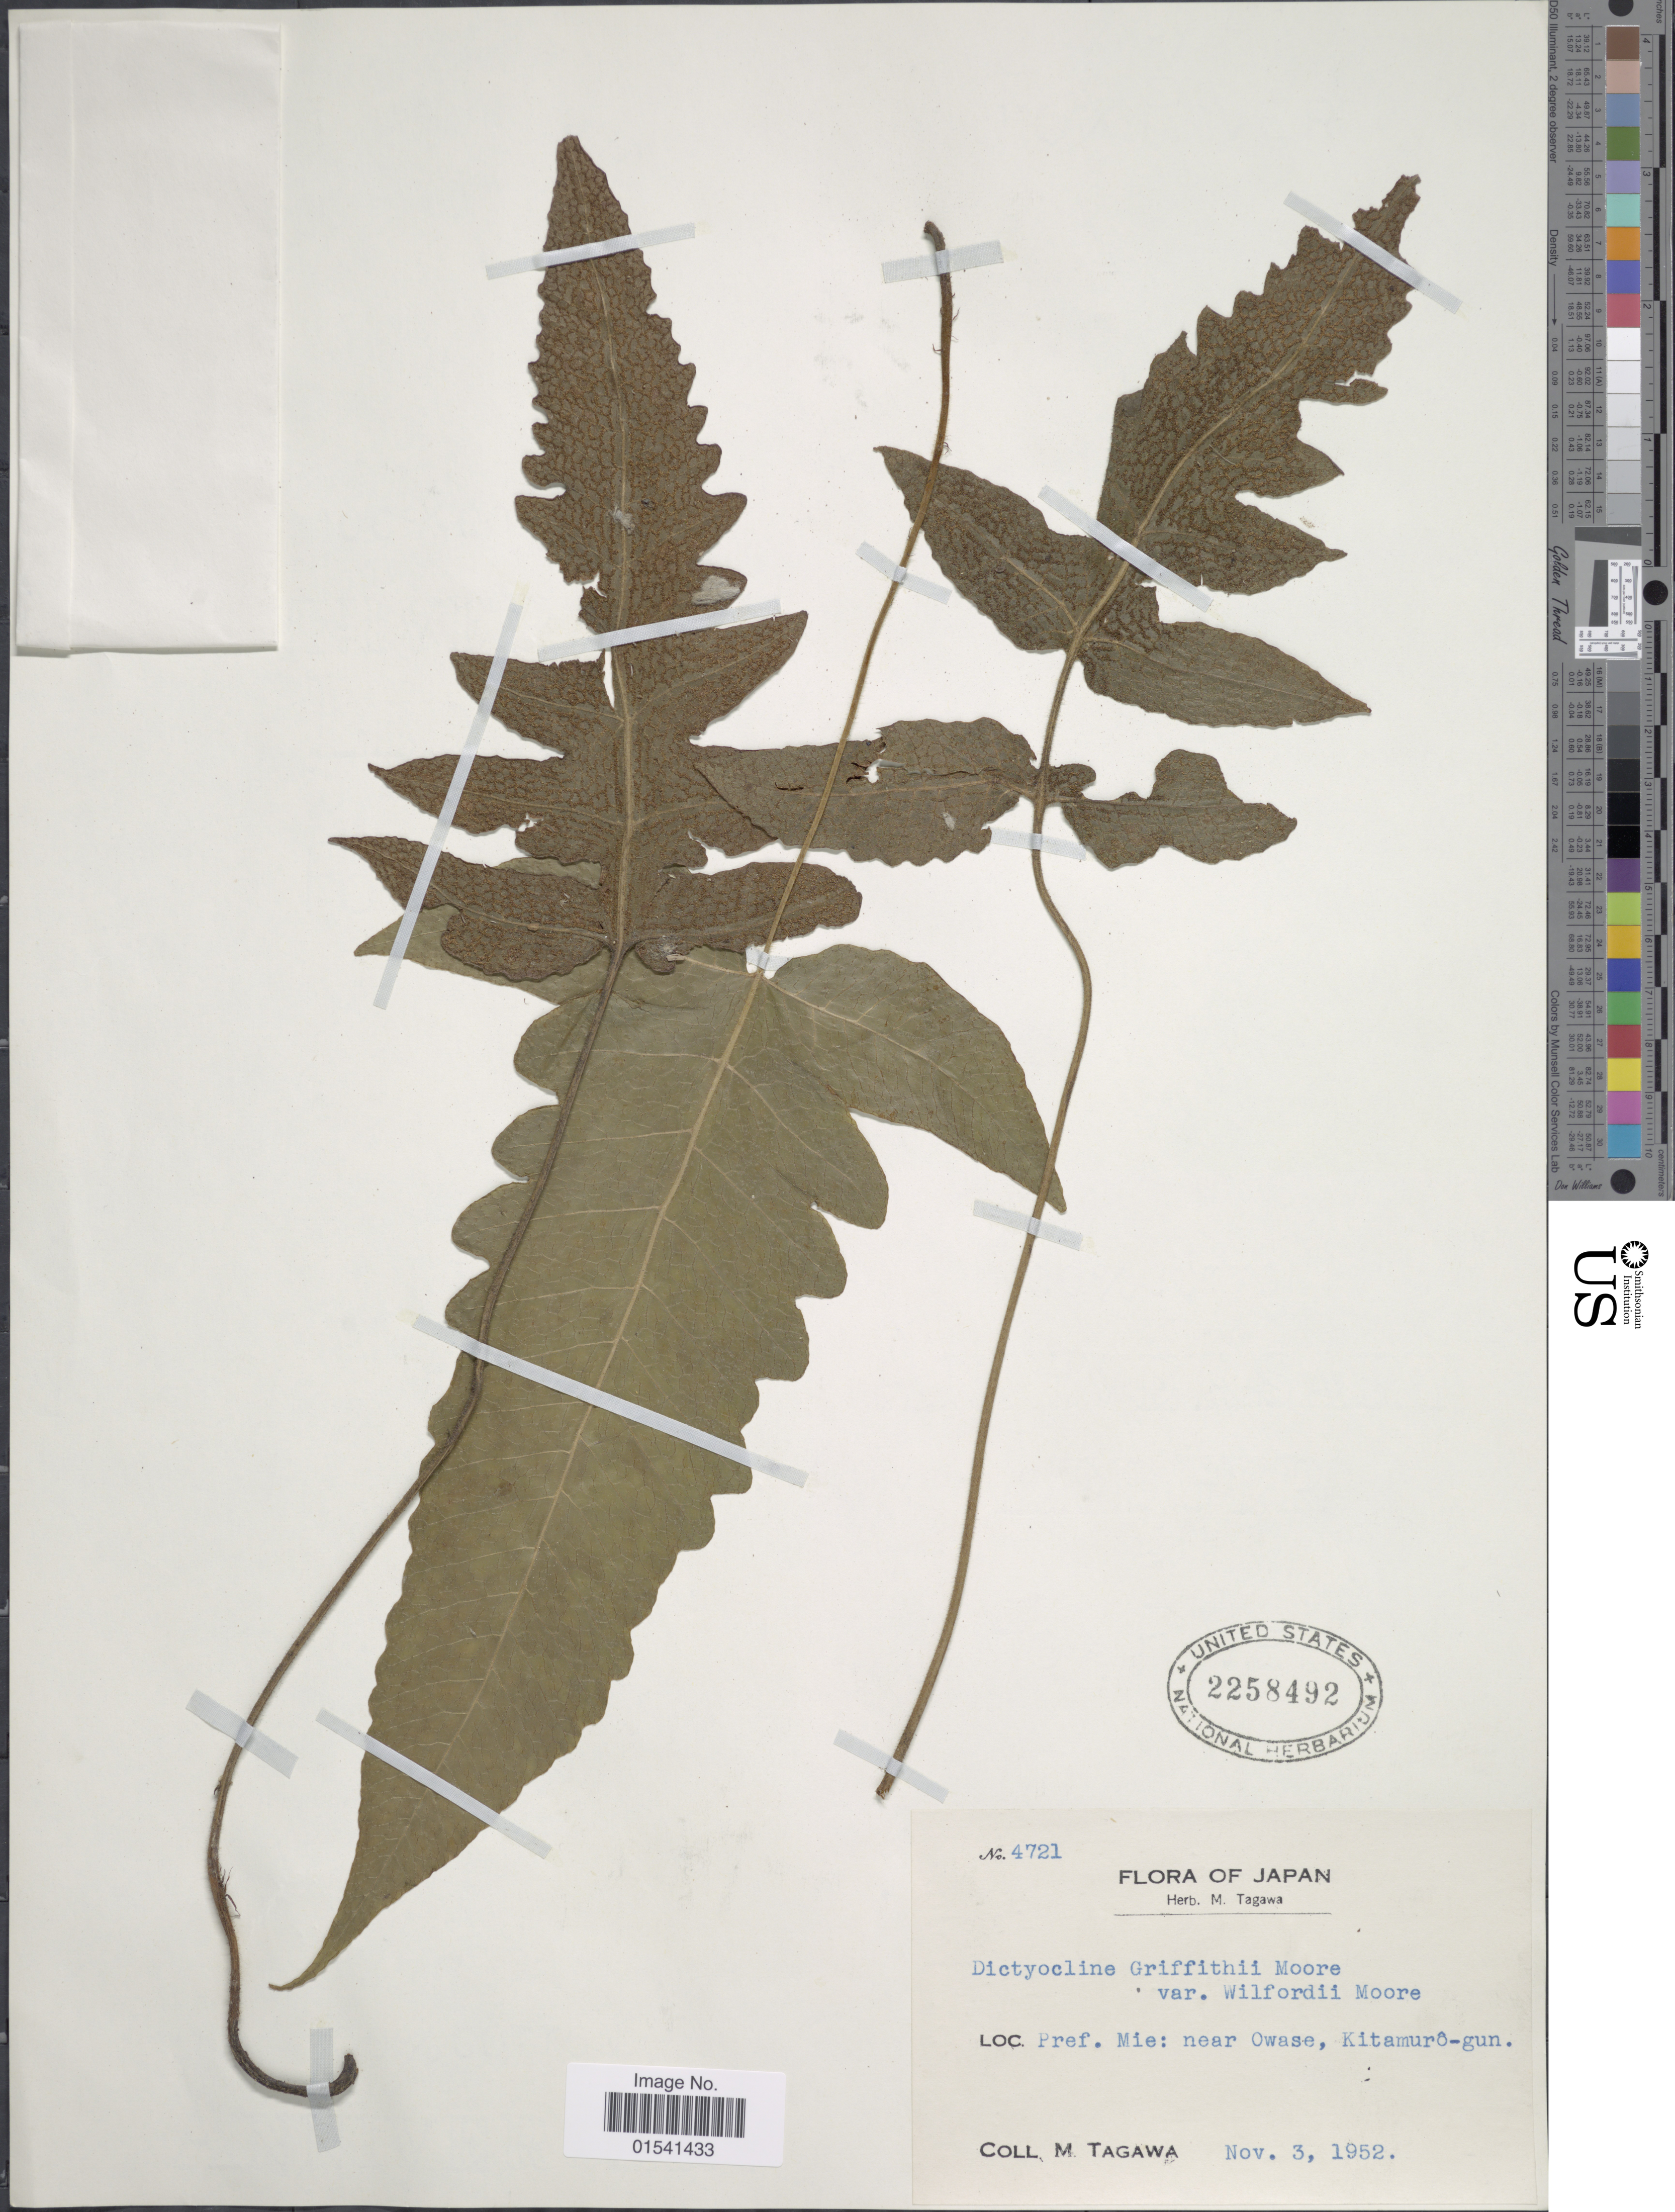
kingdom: Plantae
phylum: Tracheophyta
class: Polypodiopsida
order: Polypodiales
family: Thelypteridaceae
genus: Stegnogramma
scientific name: Stegnogramma griffithii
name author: (T. Moore) K. Iwats.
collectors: M. Tagawa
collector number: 4721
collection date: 1952-11-03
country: Japan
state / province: Mie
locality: Pref Mie: near Owase, Kitamurô-gun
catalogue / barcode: US 2258492